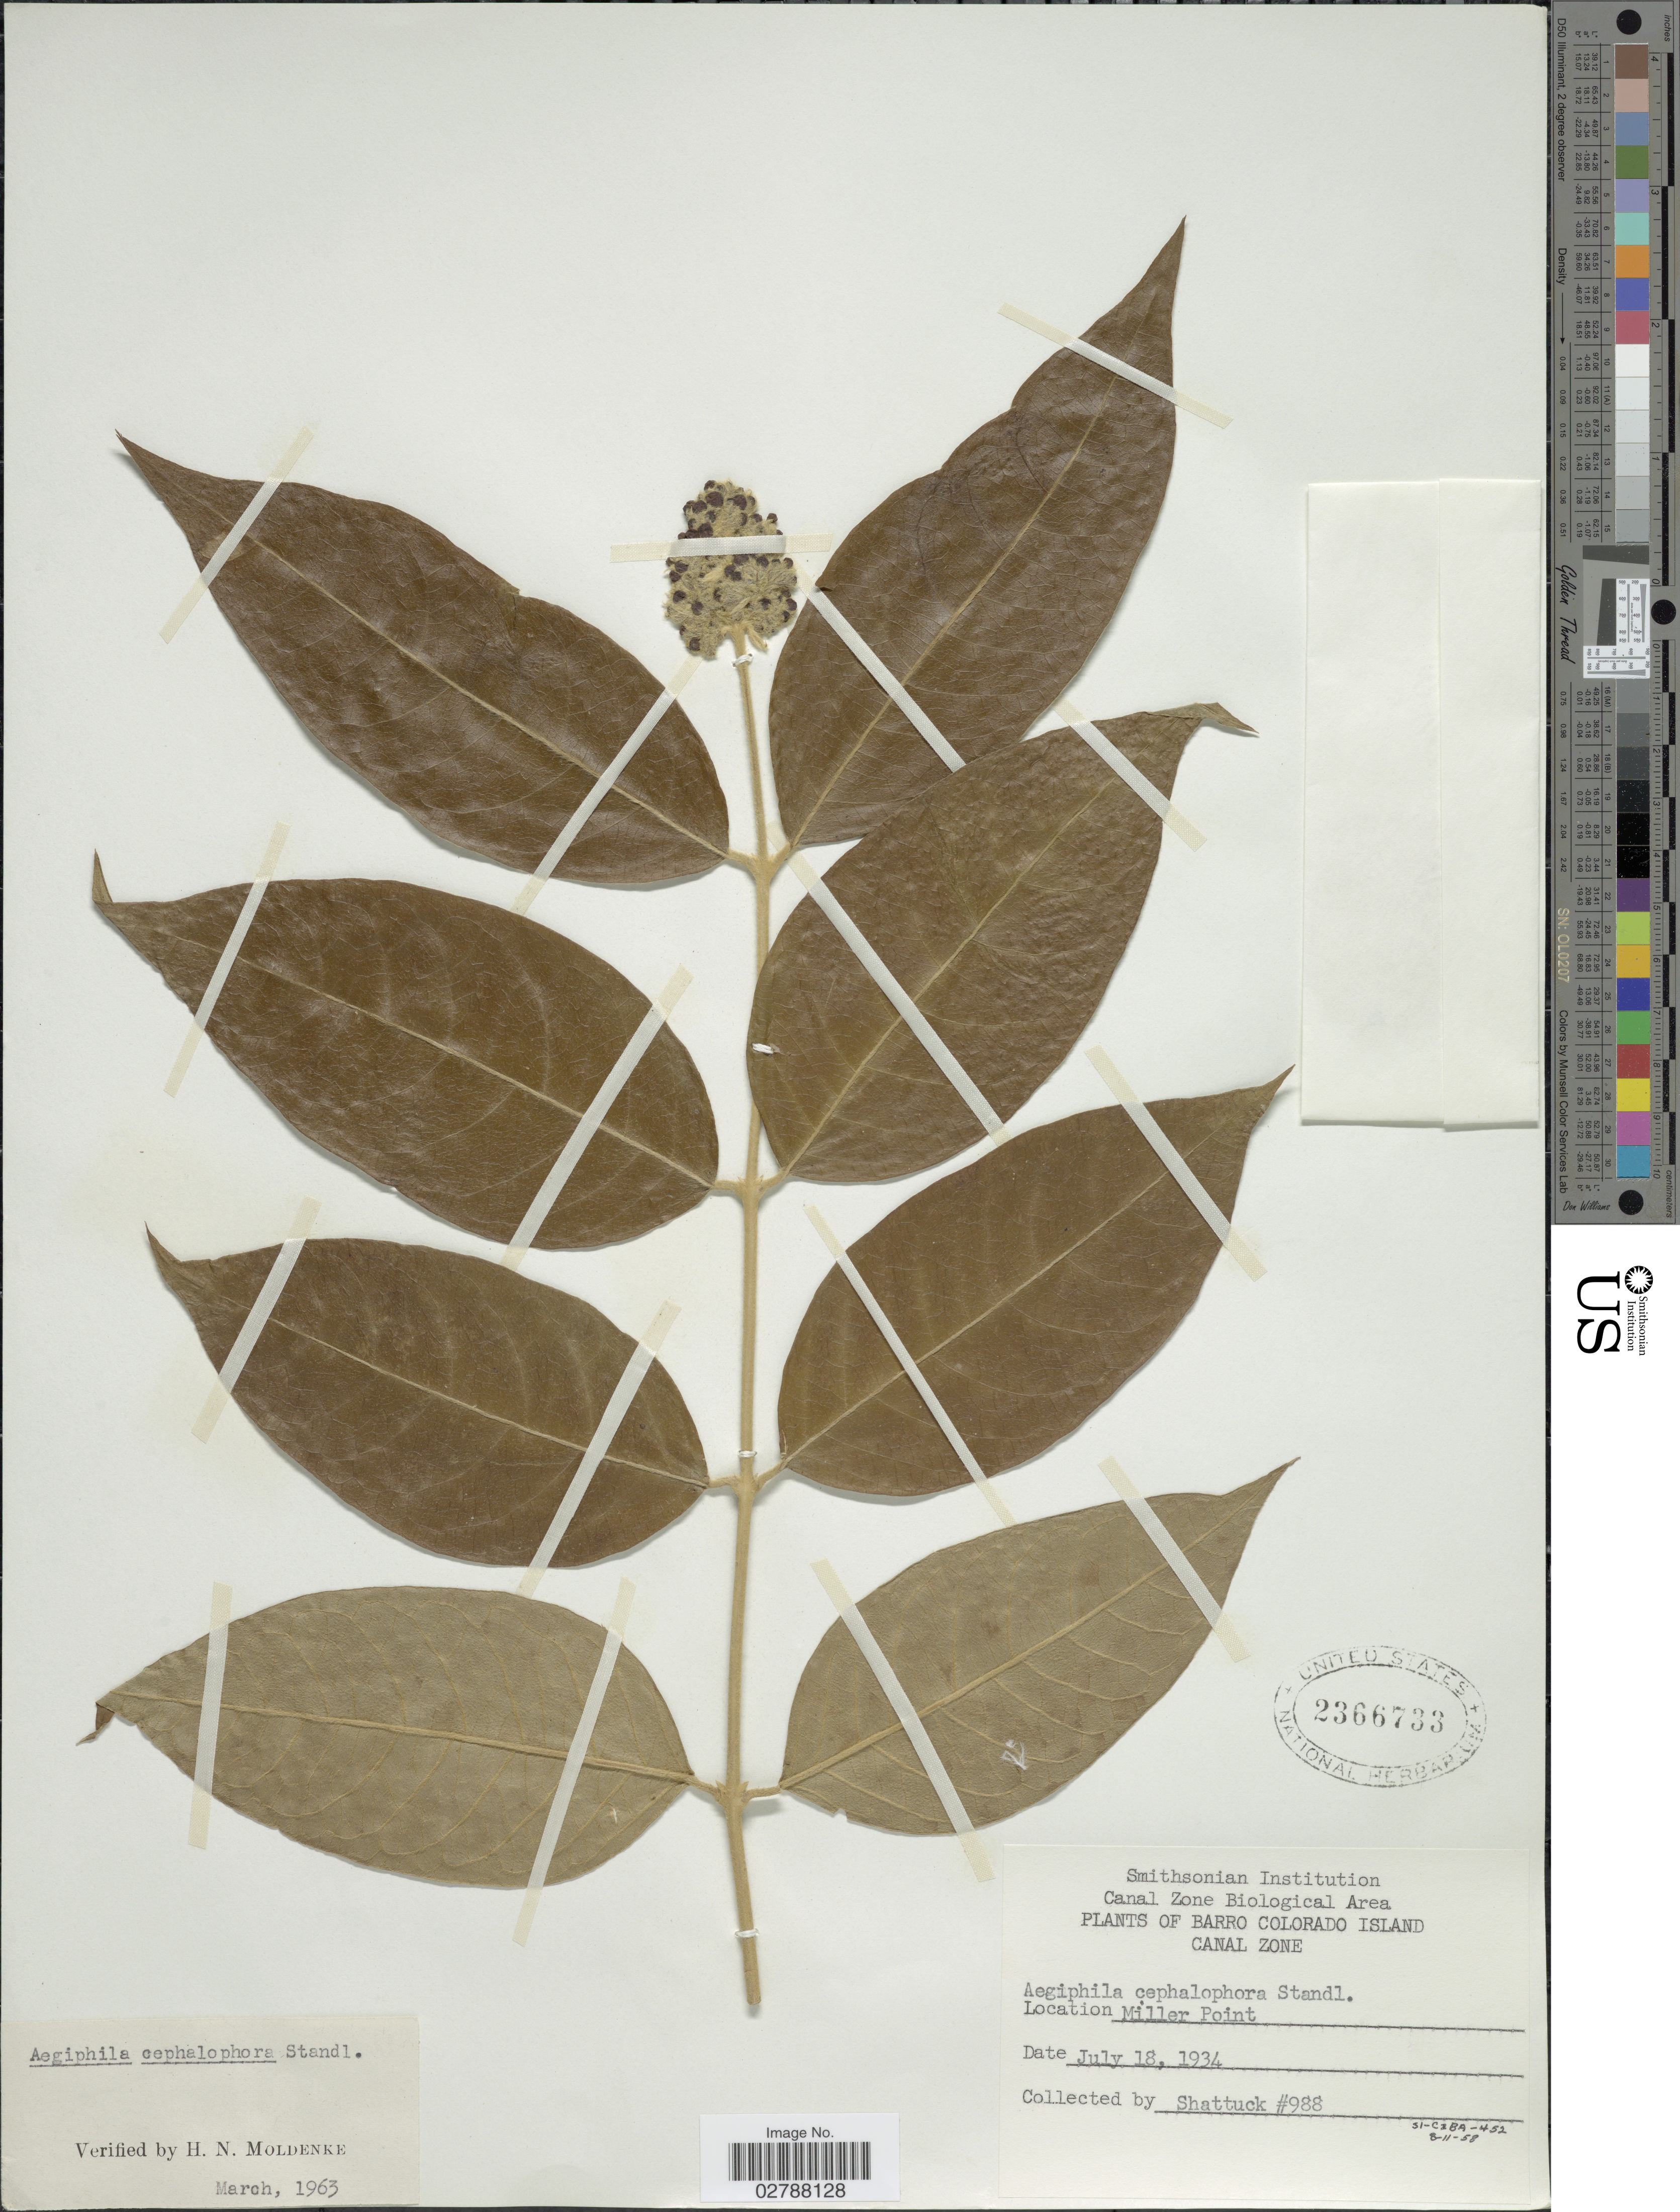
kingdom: Plantae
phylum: Tracheophyta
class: Magnoliopsida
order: Lamiales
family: Lamiaceae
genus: Aegiphila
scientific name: Aegiphila cephalophora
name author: Standl.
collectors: Shattuck, --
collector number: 988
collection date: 1934-07-18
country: Panama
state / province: Panamá Oeste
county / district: Canal Zone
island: Barro Colorado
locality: Barro Colorado Island, Canal Zone. Miller Point.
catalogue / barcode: US 2366733